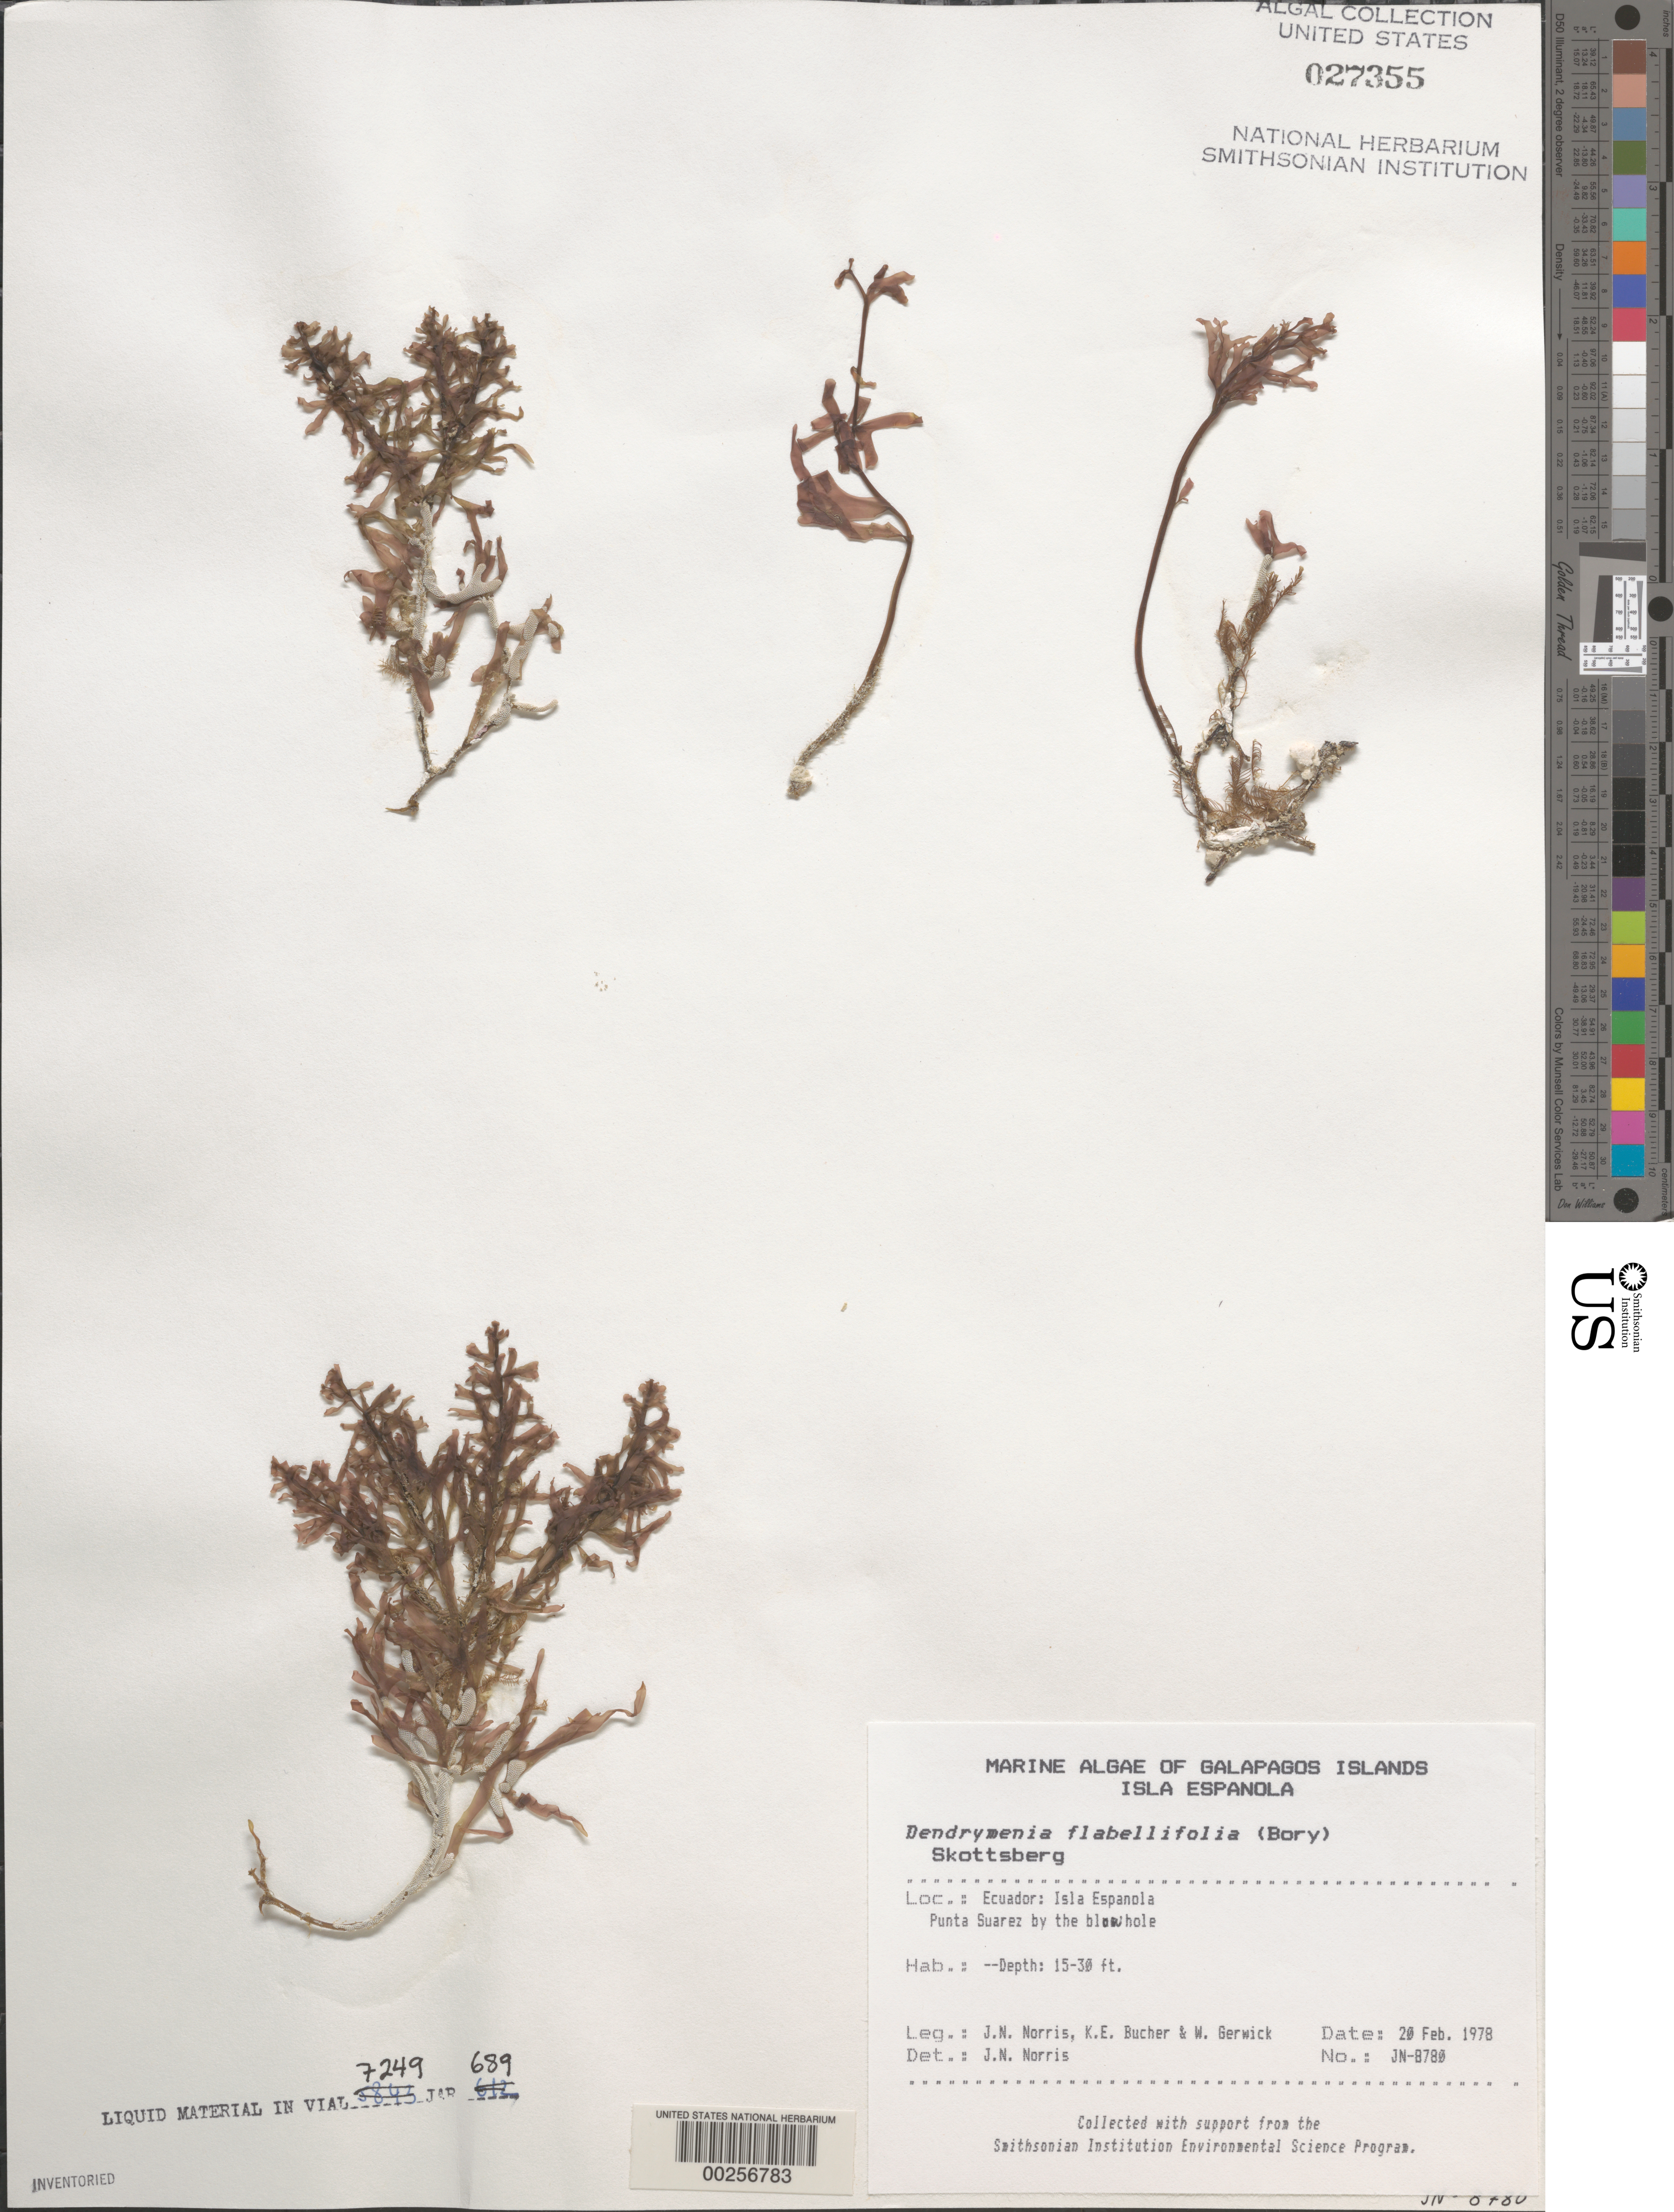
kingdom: Plantae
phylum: Rhodophyta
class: Florideophyceae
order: Rhodymeniales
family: Rhodymeniaceae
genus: Rhodymenia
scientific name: Rhodymenia flabellifolia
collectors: J. N. Norris, K. E. Bucher & W. Gerwick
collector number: JN-8780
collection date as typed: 20 Feb 1978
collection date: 1978-02-20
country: Ecuador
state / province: Colón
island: Española [Hood]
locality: Punta Suarez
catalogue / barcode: US 27355